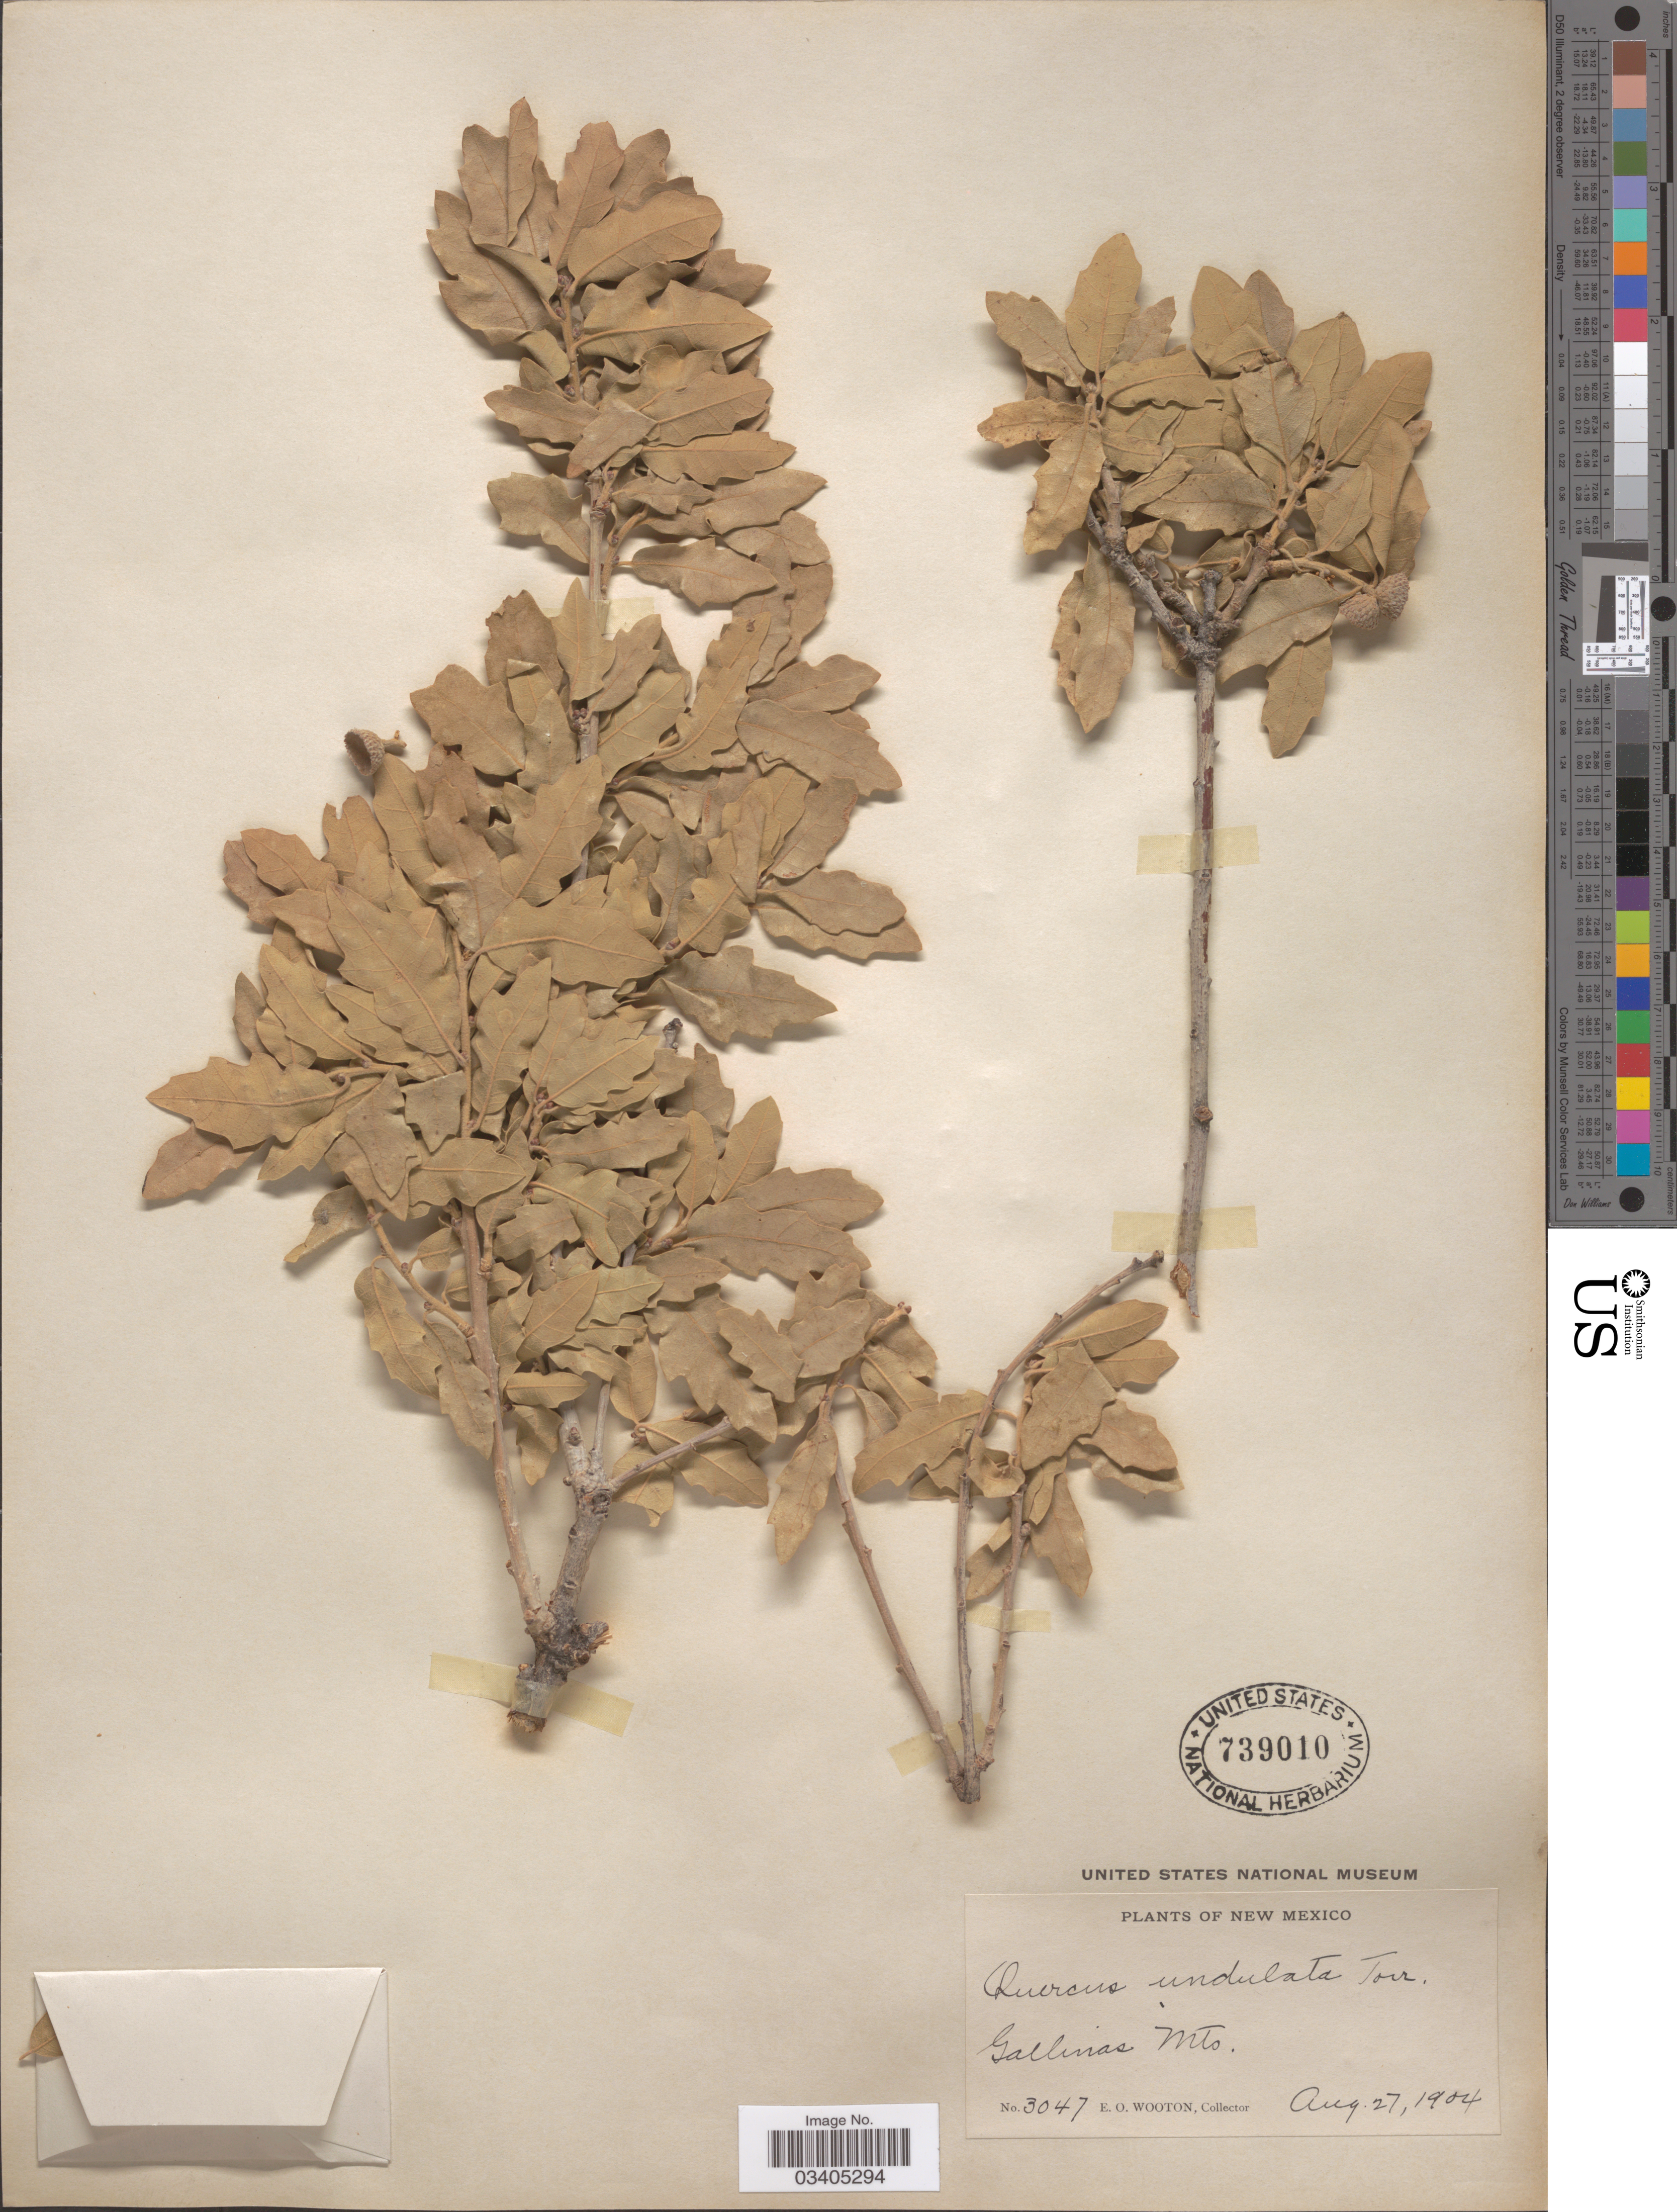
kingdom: Plantae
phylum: Tracheophyta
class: Magnoliopsida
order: Fagales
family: Fagaceae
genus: Quercus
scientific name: Quercus grisea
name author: Liebm.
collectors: E. O. Wooton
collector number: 3047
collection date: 1904-08-27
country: United States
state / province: New Mexico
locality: Gallinas Mts.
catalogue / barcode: US 739010